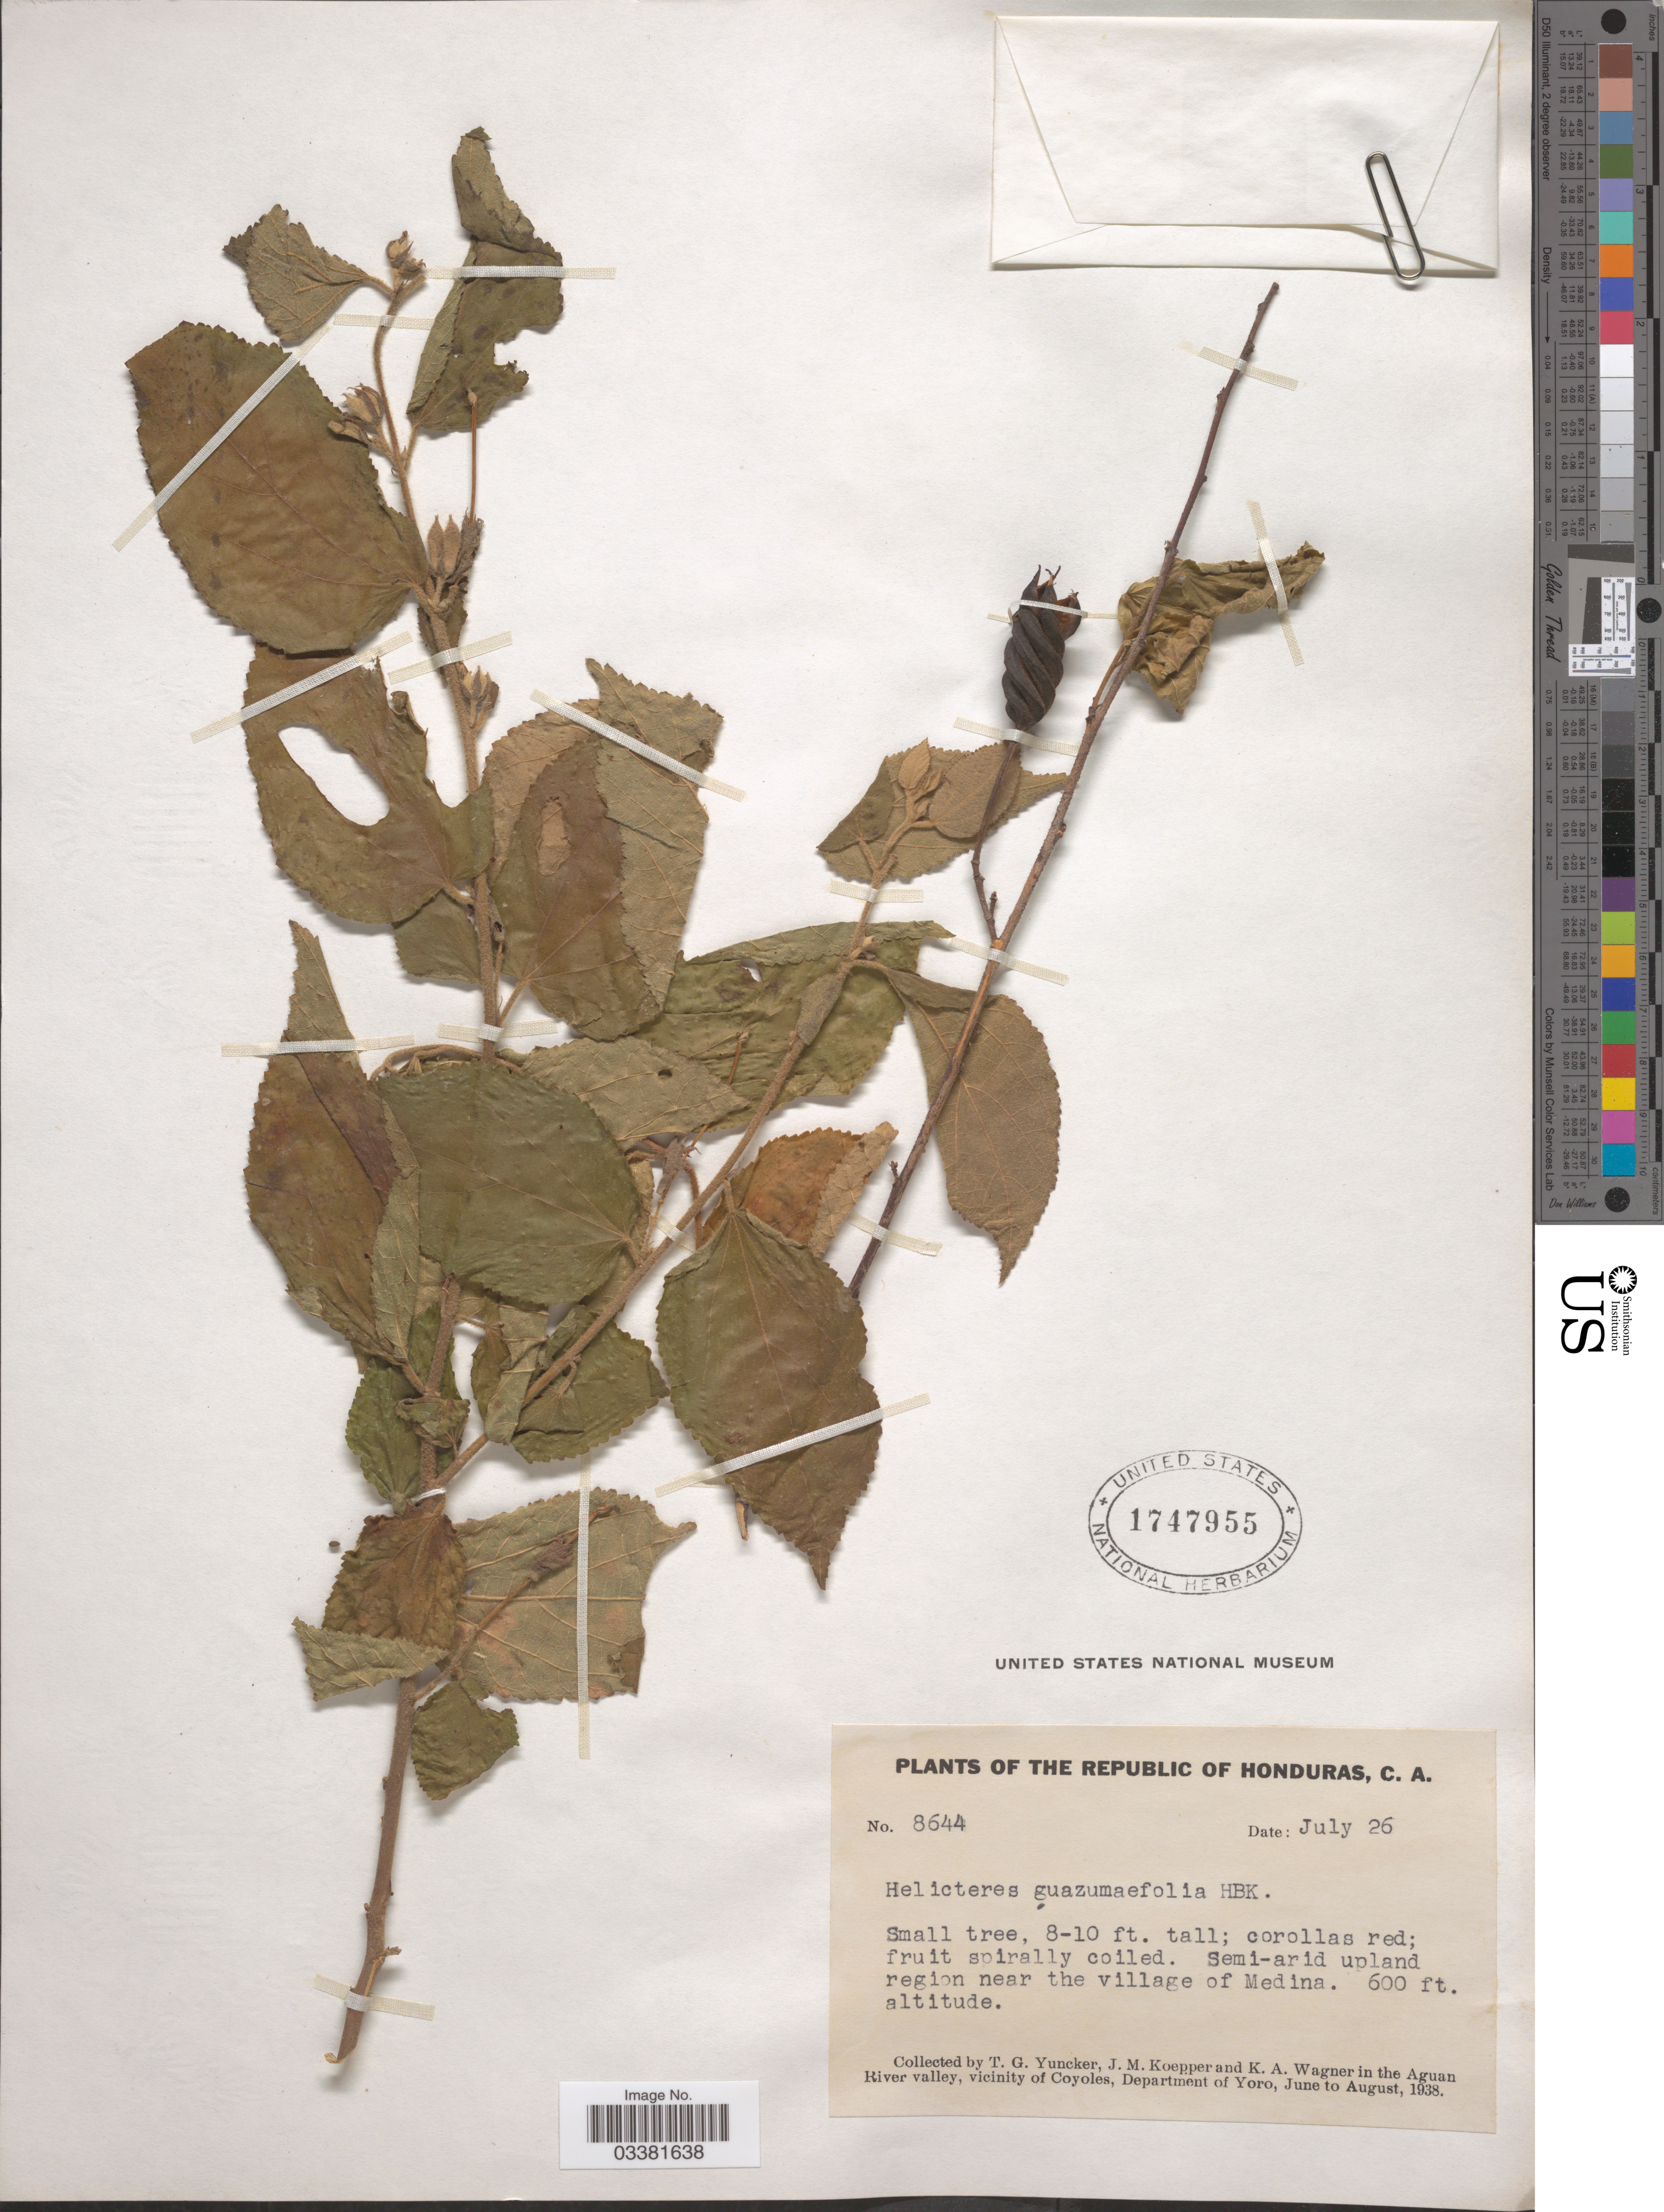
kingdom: Plantae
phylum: Tracheophyta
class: Magnoliopsida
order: Malvales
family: Malvaceae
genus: Helicteres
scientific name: Helicteres guazumifolia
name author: Kunth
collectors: T. G. Yuncker, J. M. Koepper & K. A. Wagner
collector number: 8644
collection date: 1938-07-26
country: Honduras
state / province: Yoro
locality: The Republic of Honduras. Semi-arid upland region near the village of Medina. Department of Yoro.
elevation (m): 183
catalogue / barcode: US 1747955